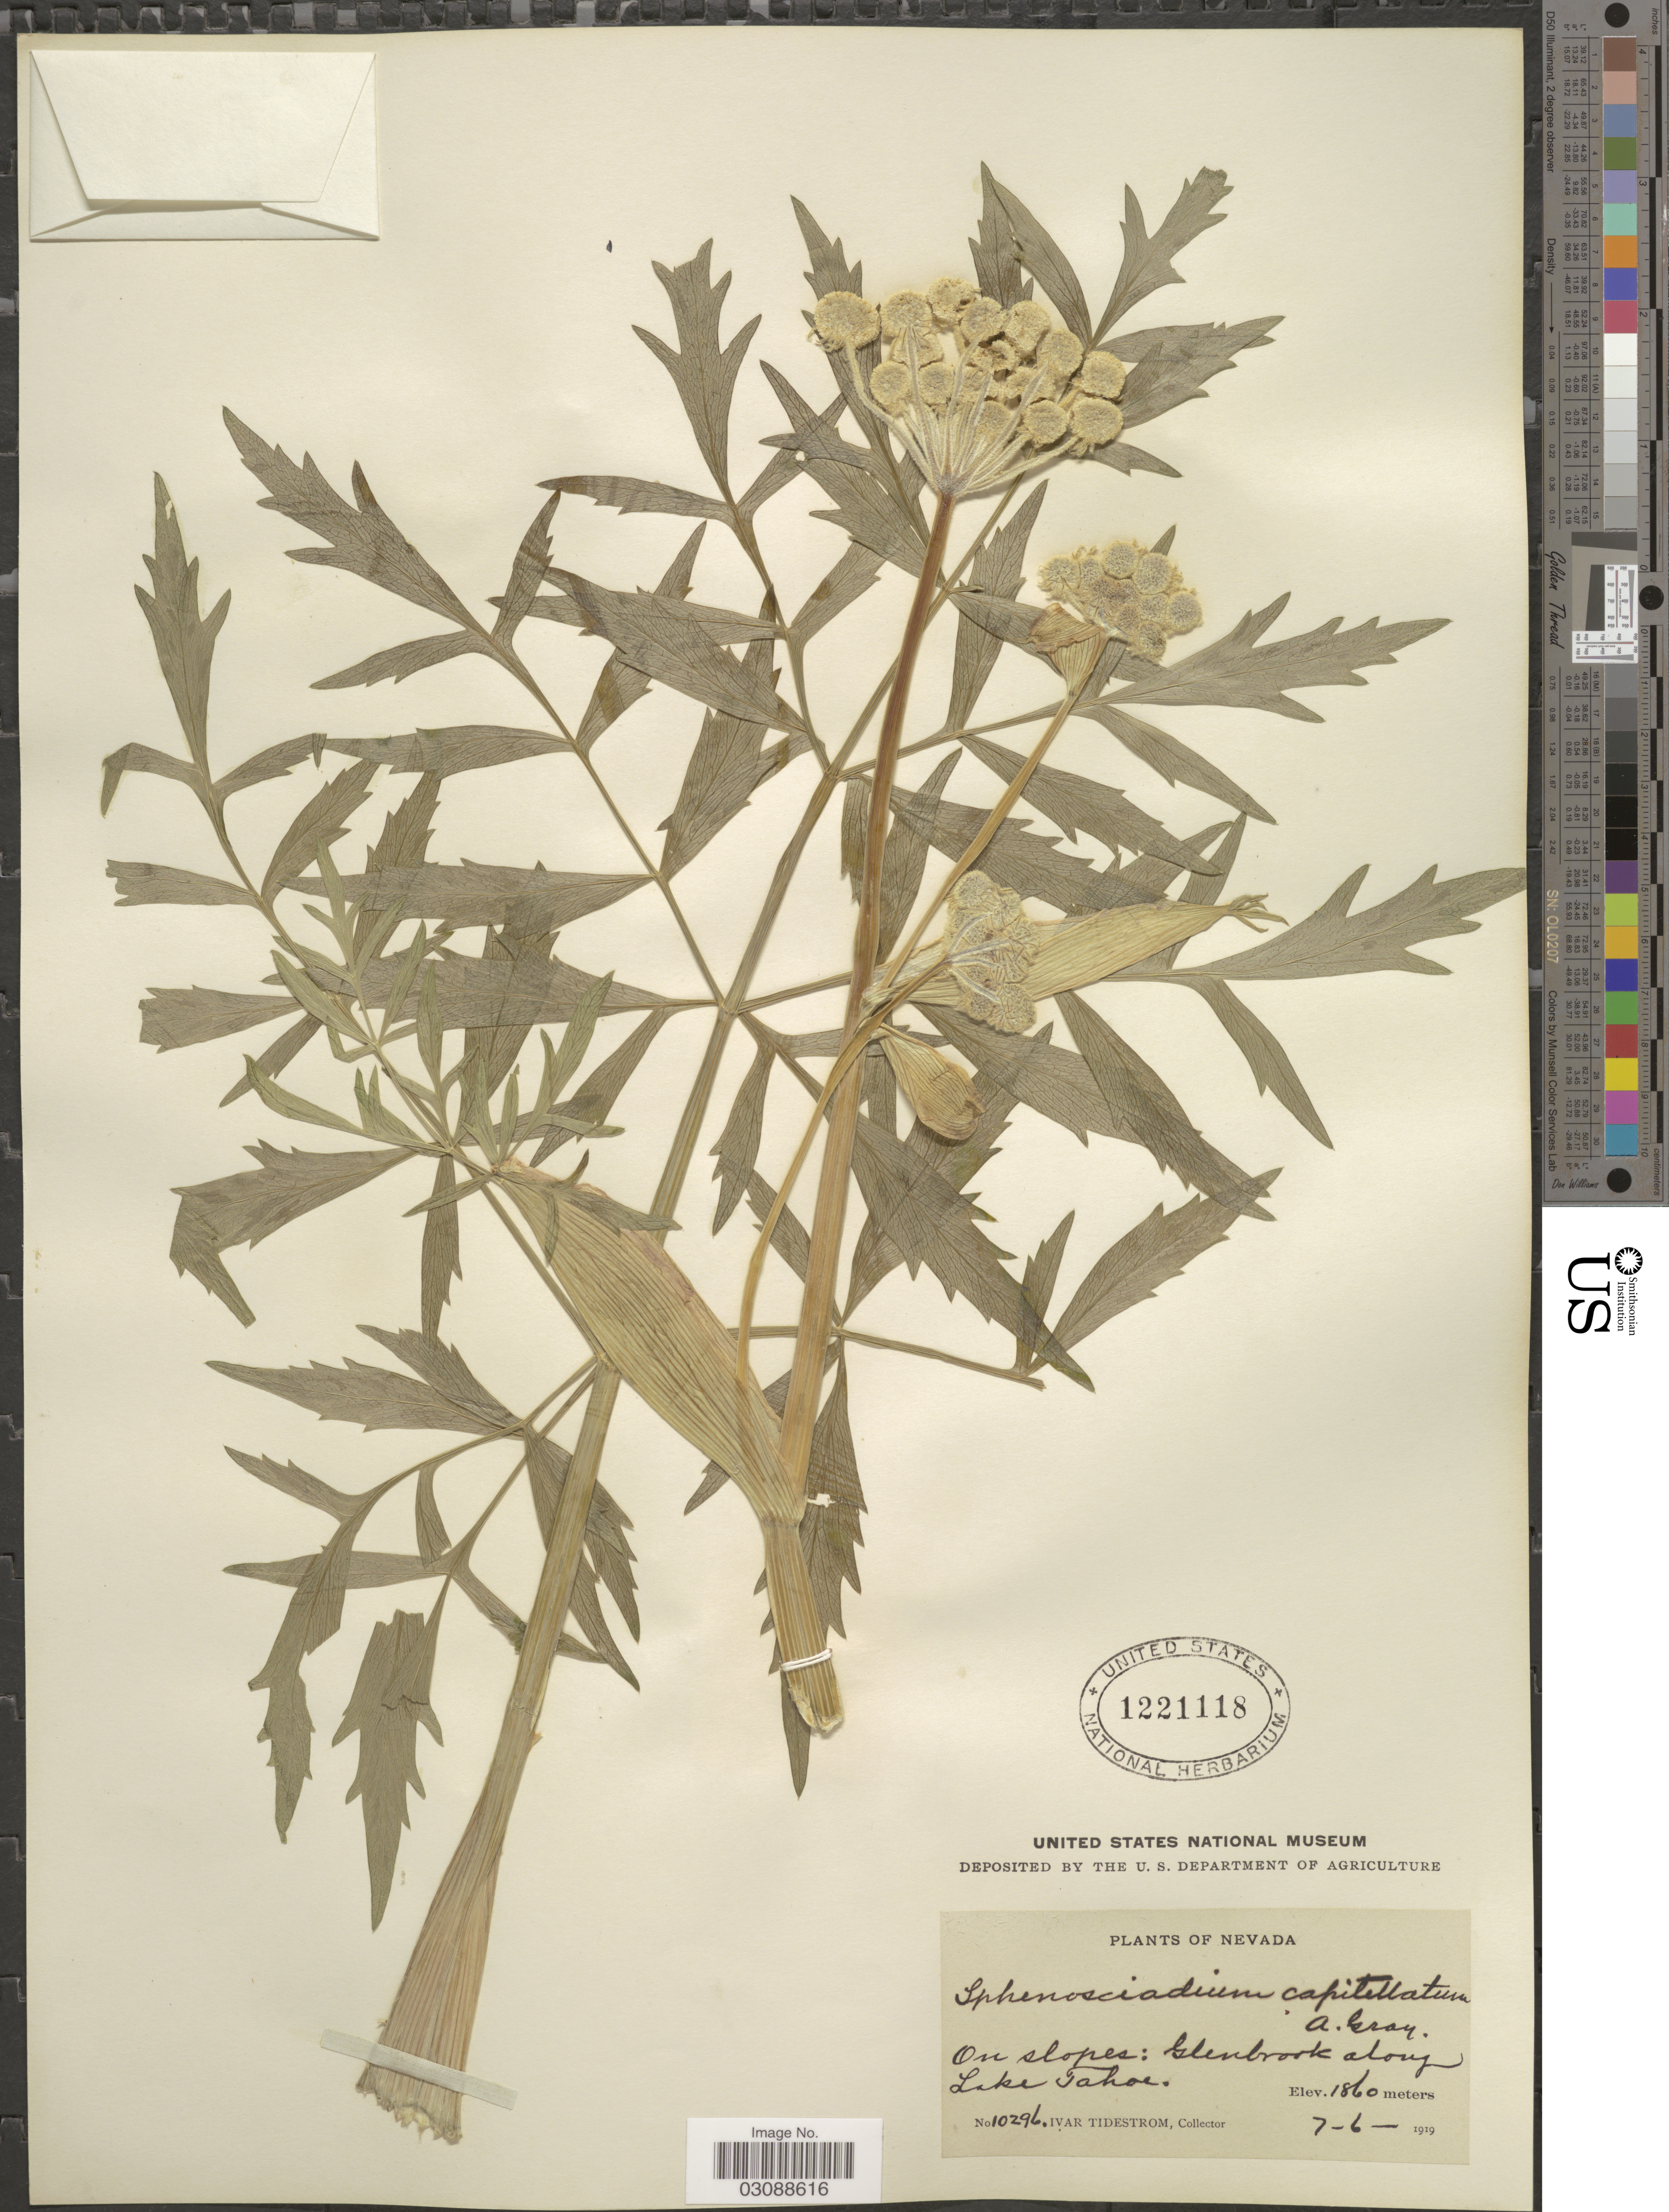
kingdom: Plantae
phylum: Tracheophyta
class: Magnoliopsida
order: Apiales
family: Apiaceae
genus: Sphenosciadium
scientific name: Sphenosciadium capitellatum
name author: A. Gray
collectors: I. F. Tidestrom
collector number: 10296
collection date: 1919-07-06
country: United States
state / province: Nevada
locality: On slopes: Glenbrook along Lake Tahoe.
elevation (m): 1860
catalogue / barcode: US 1221118